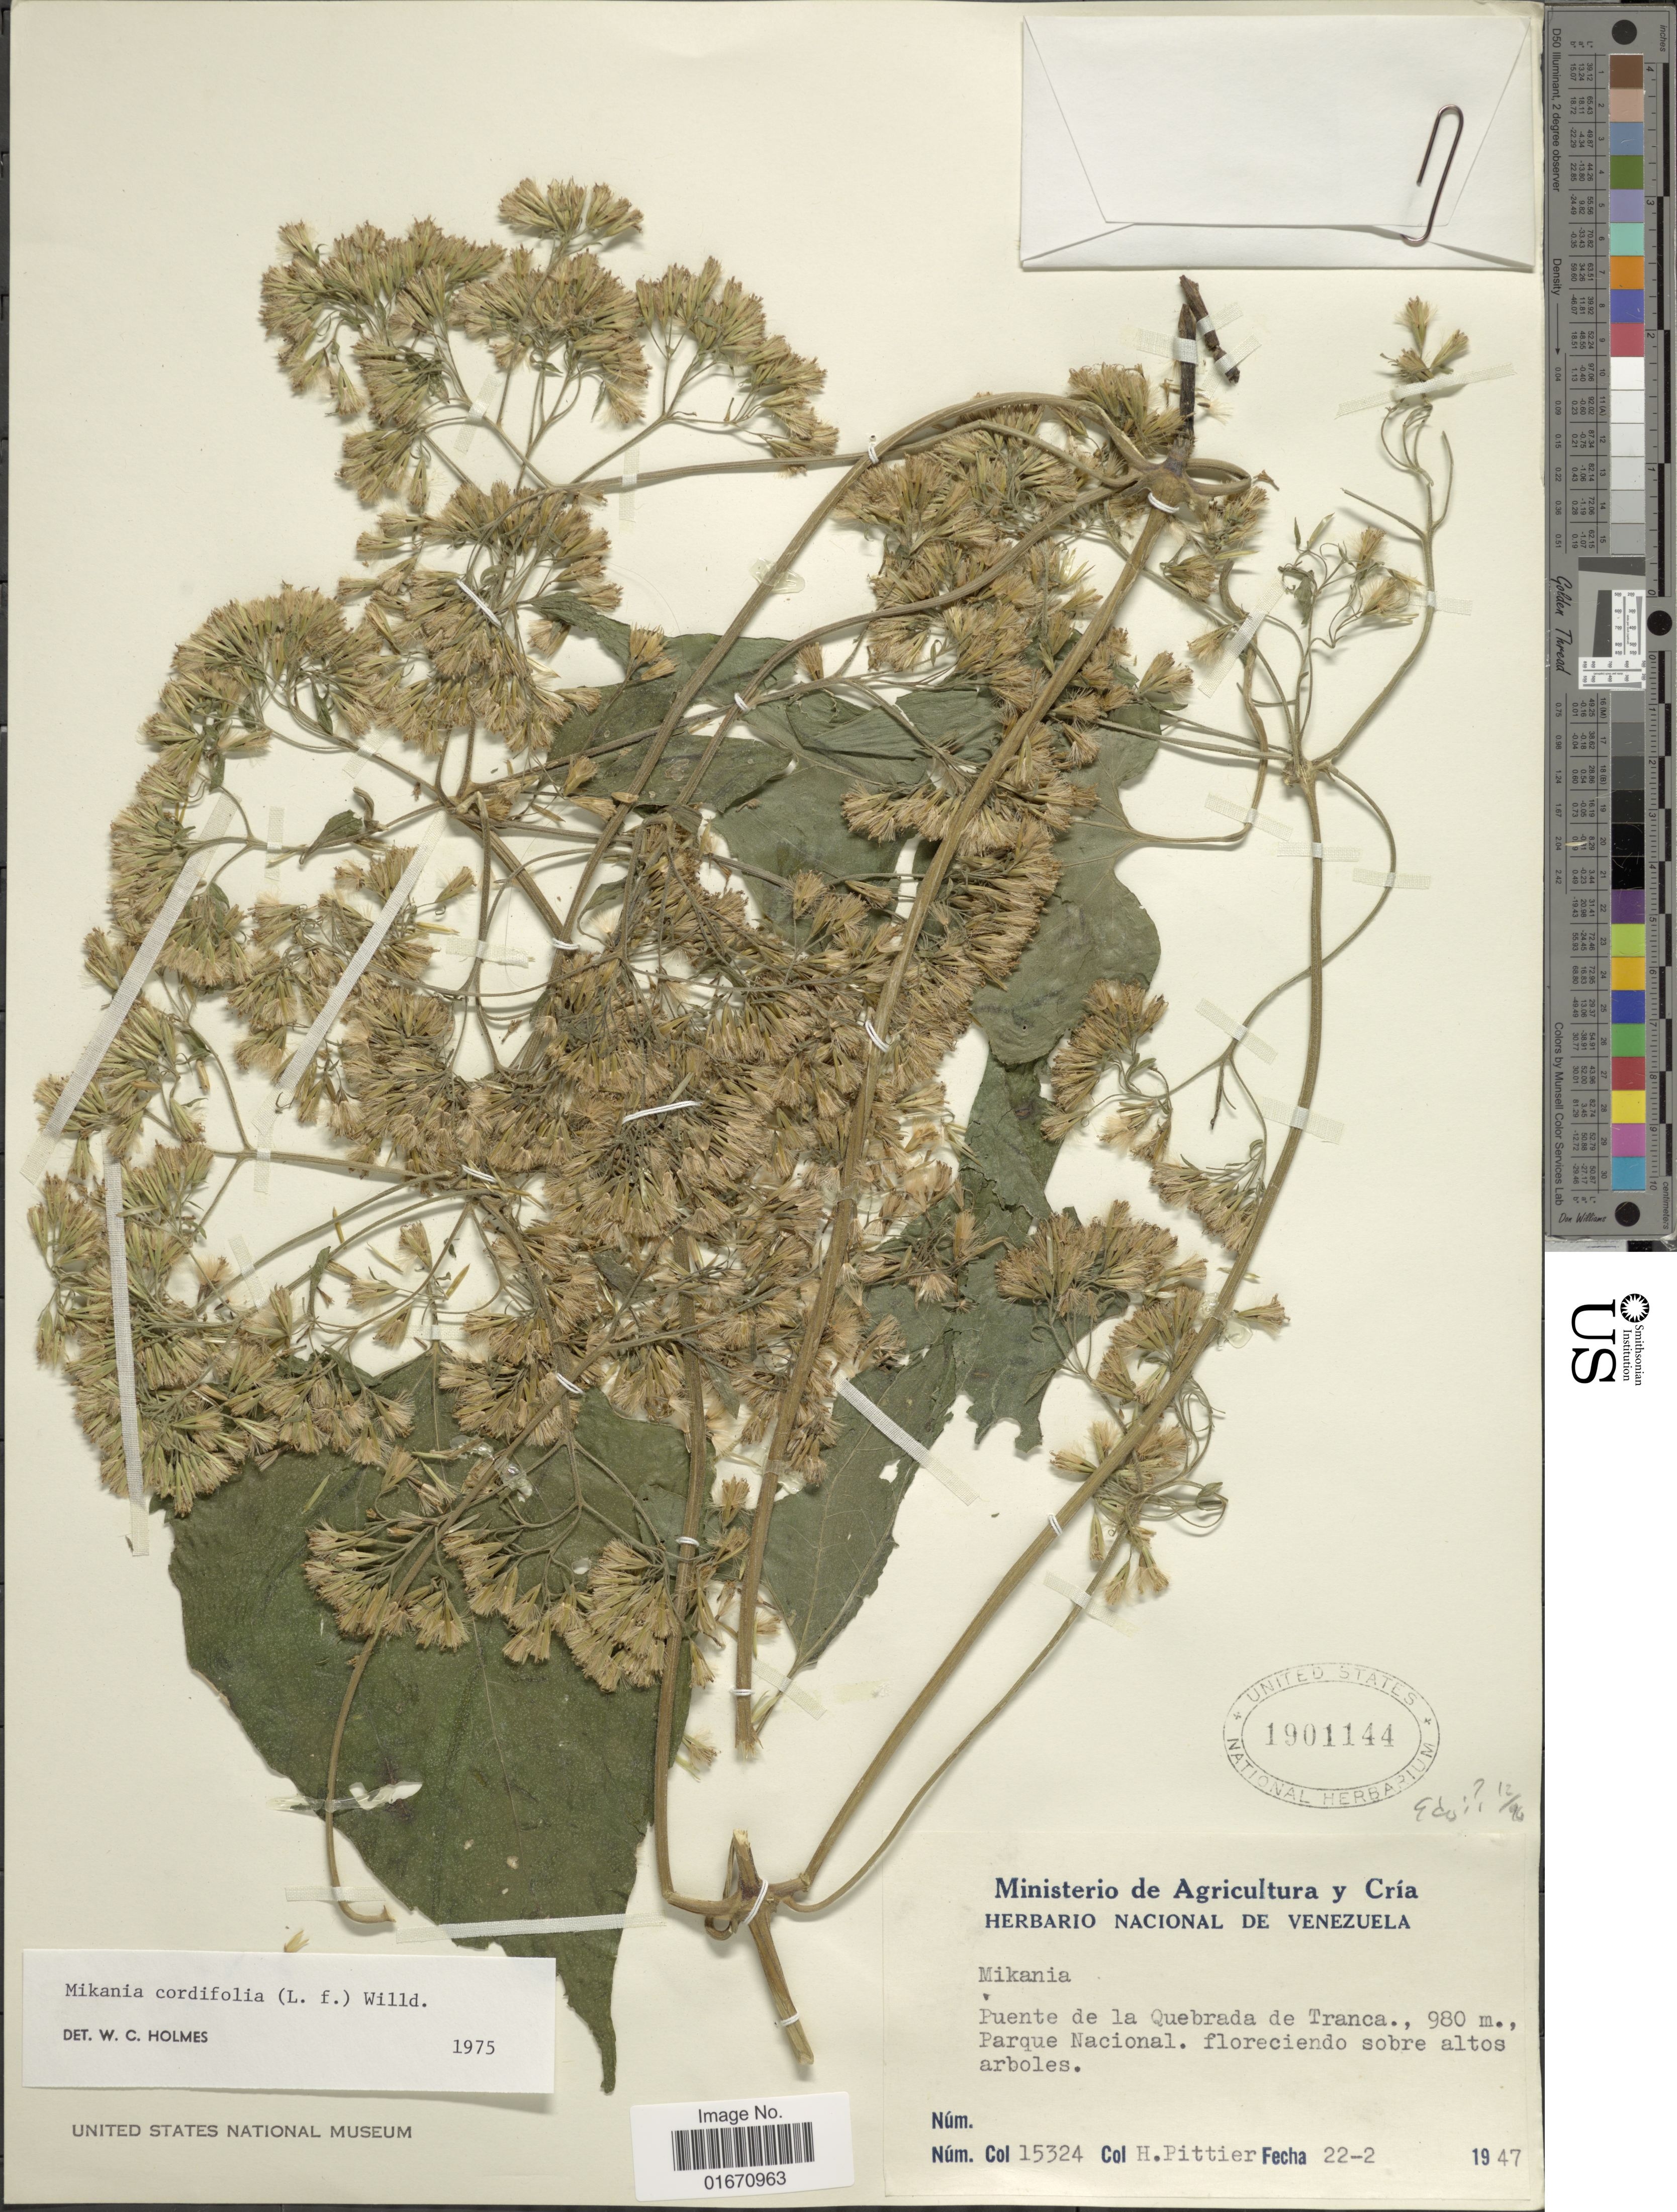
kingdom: Plantae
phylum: Tracheophyta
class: Magnoliopsida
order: Asterales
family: Asteraceae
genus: Mikania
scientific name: Mikania cordifolia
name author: Kunth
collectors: H. F. Pittier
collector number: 15324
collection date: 1947-02-22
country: Venezuela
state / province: Aragua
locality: Puente de la Quebrada de Tranca, Parque Nacional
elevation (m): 980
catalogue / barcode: US 1901144